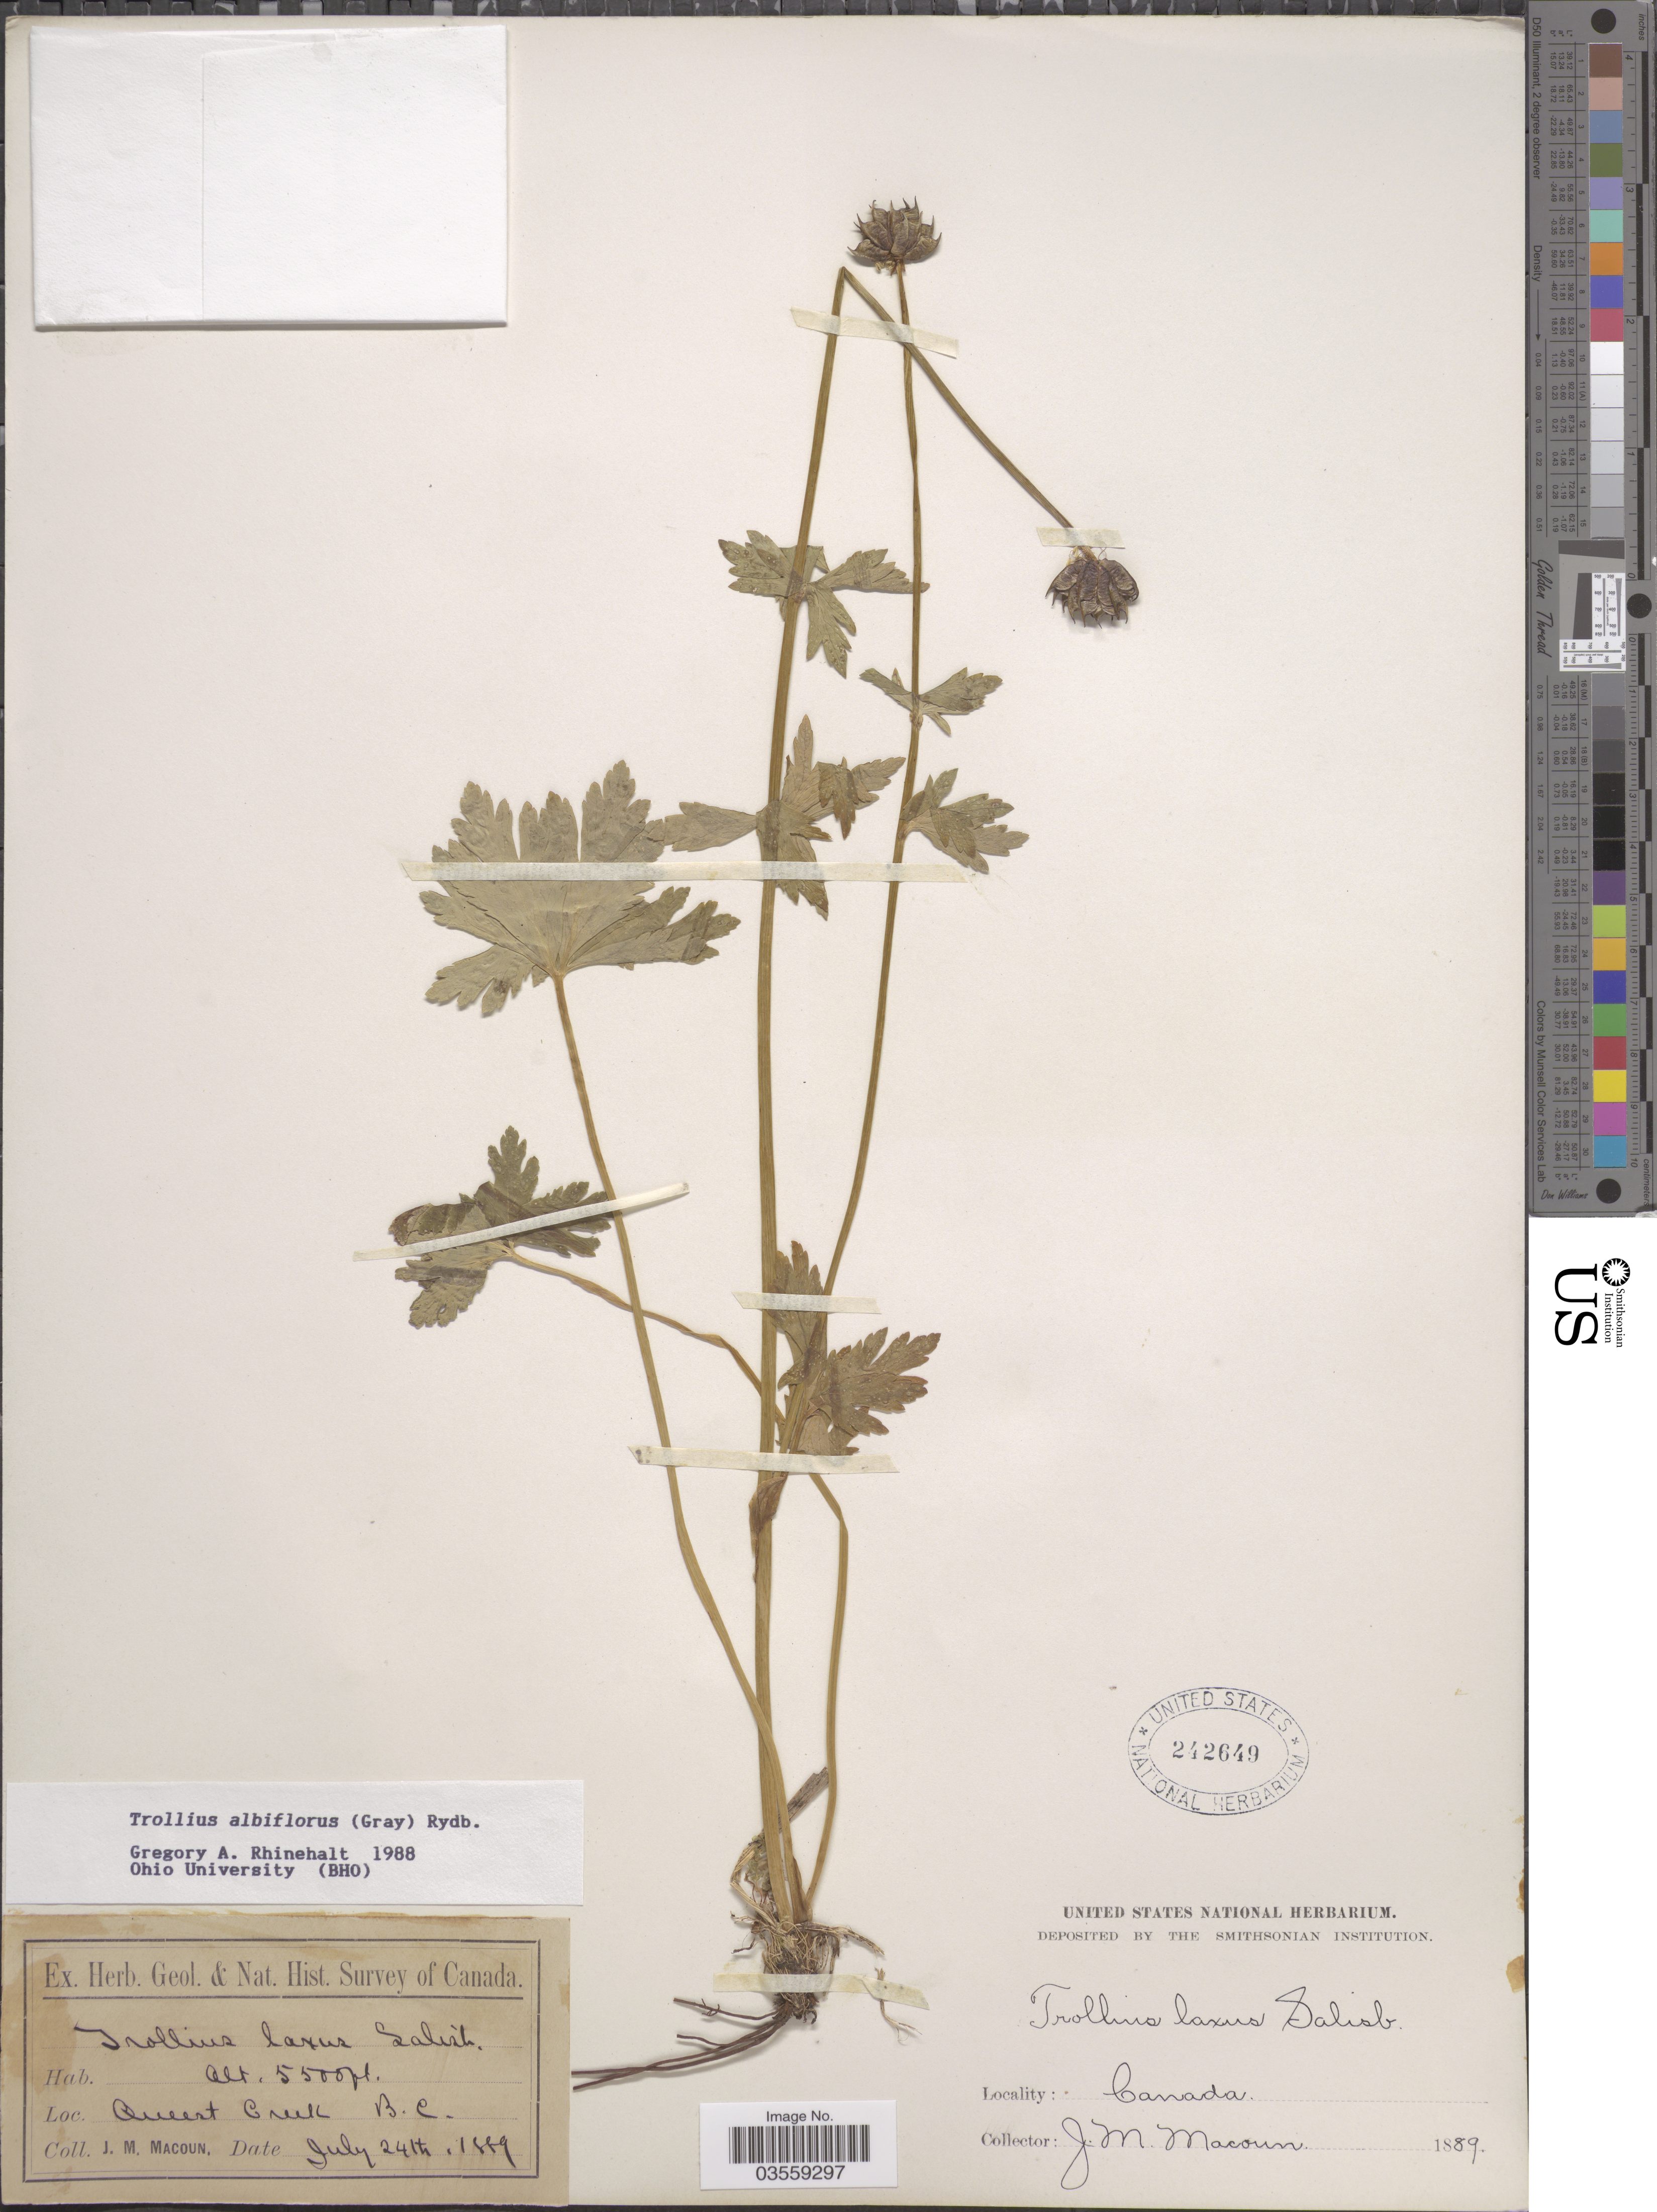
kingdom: Plantae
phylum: Tracheophyta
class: Magnoliopsida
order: Ranunculales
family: Ranunculaceae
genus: Trollius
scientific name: Trollius albiflorus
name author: (A. Gray) Rydb.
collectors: J. M. Macoun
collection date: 1889-07-24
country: Canada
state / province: British Columbia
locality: Queest Creek.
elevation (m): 1676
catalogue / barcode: US 242649